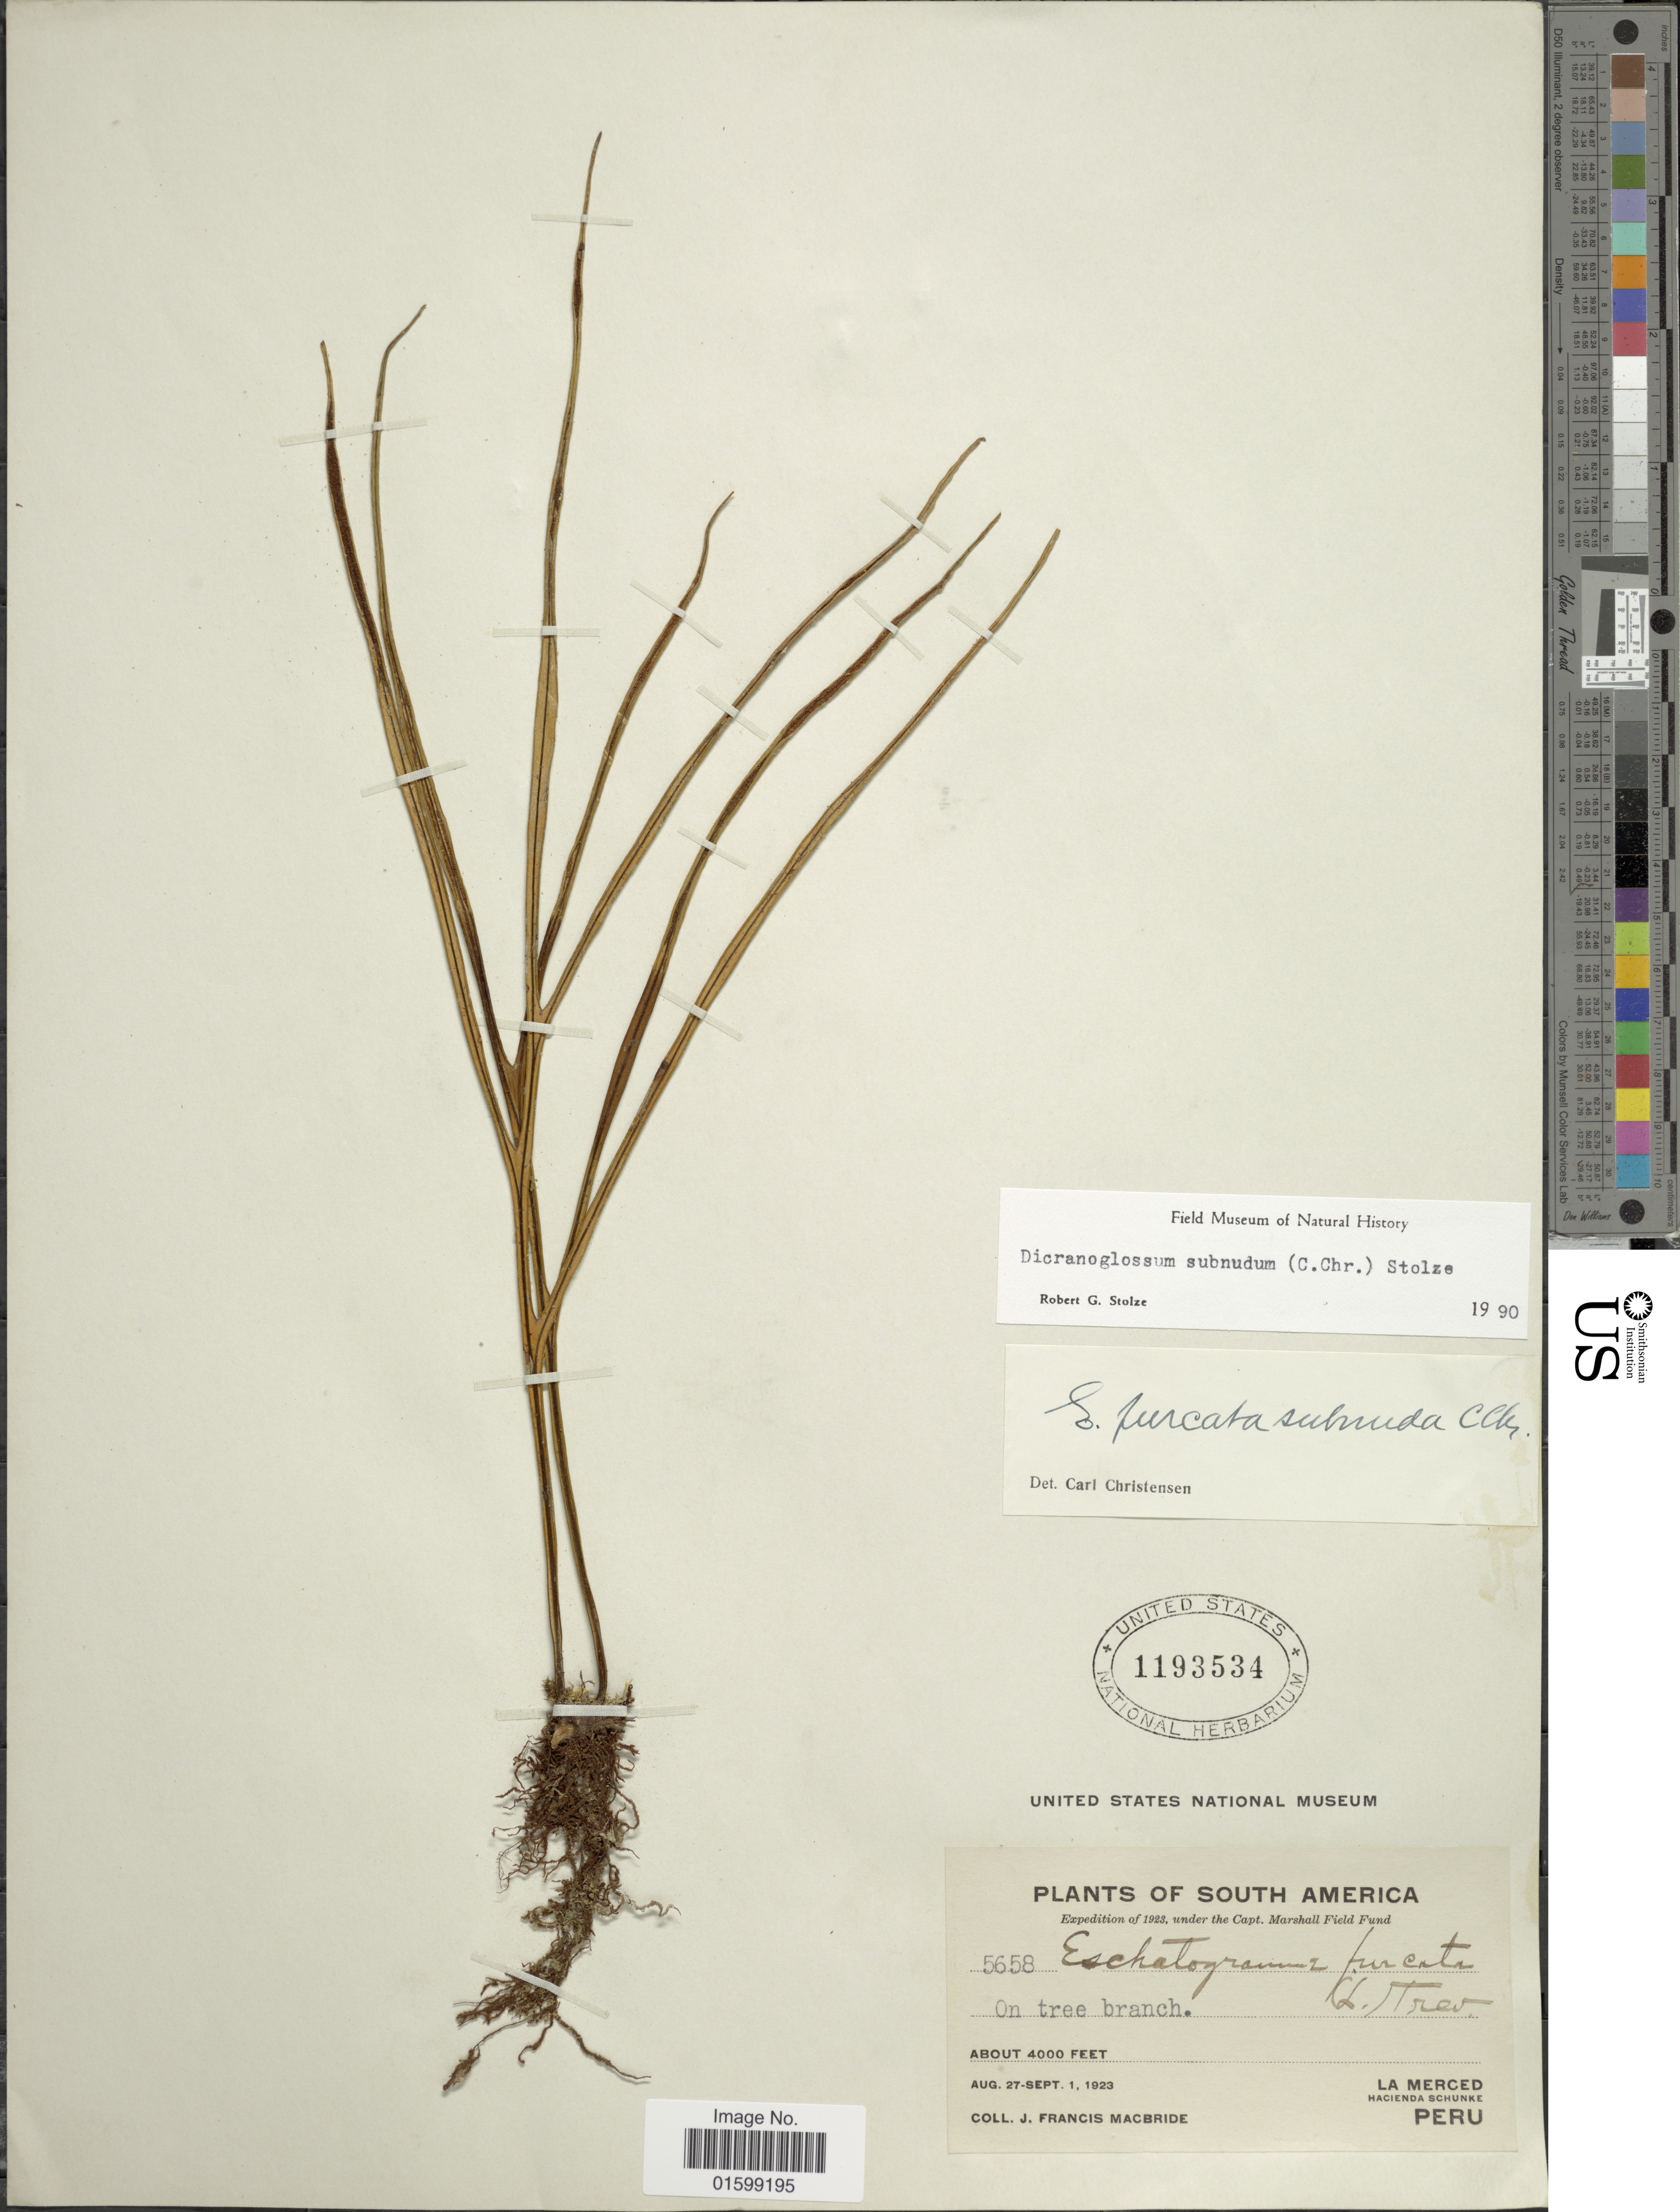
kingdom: Plantae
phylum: Tracheophyta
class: Polypodiopsida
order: Polypodiales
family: Polypodiaceae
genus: Pleopeltis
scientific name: Pleopeltis furcata var. subnuda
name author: (L.) A.R. Sm.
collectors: J. F. Macbride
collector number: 5658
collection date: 1923-08-27/1923-09-01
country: Peru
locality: South America, on tree branch, La Merced, Hacienda Schunke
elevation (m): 1219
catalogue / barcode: US 1193534